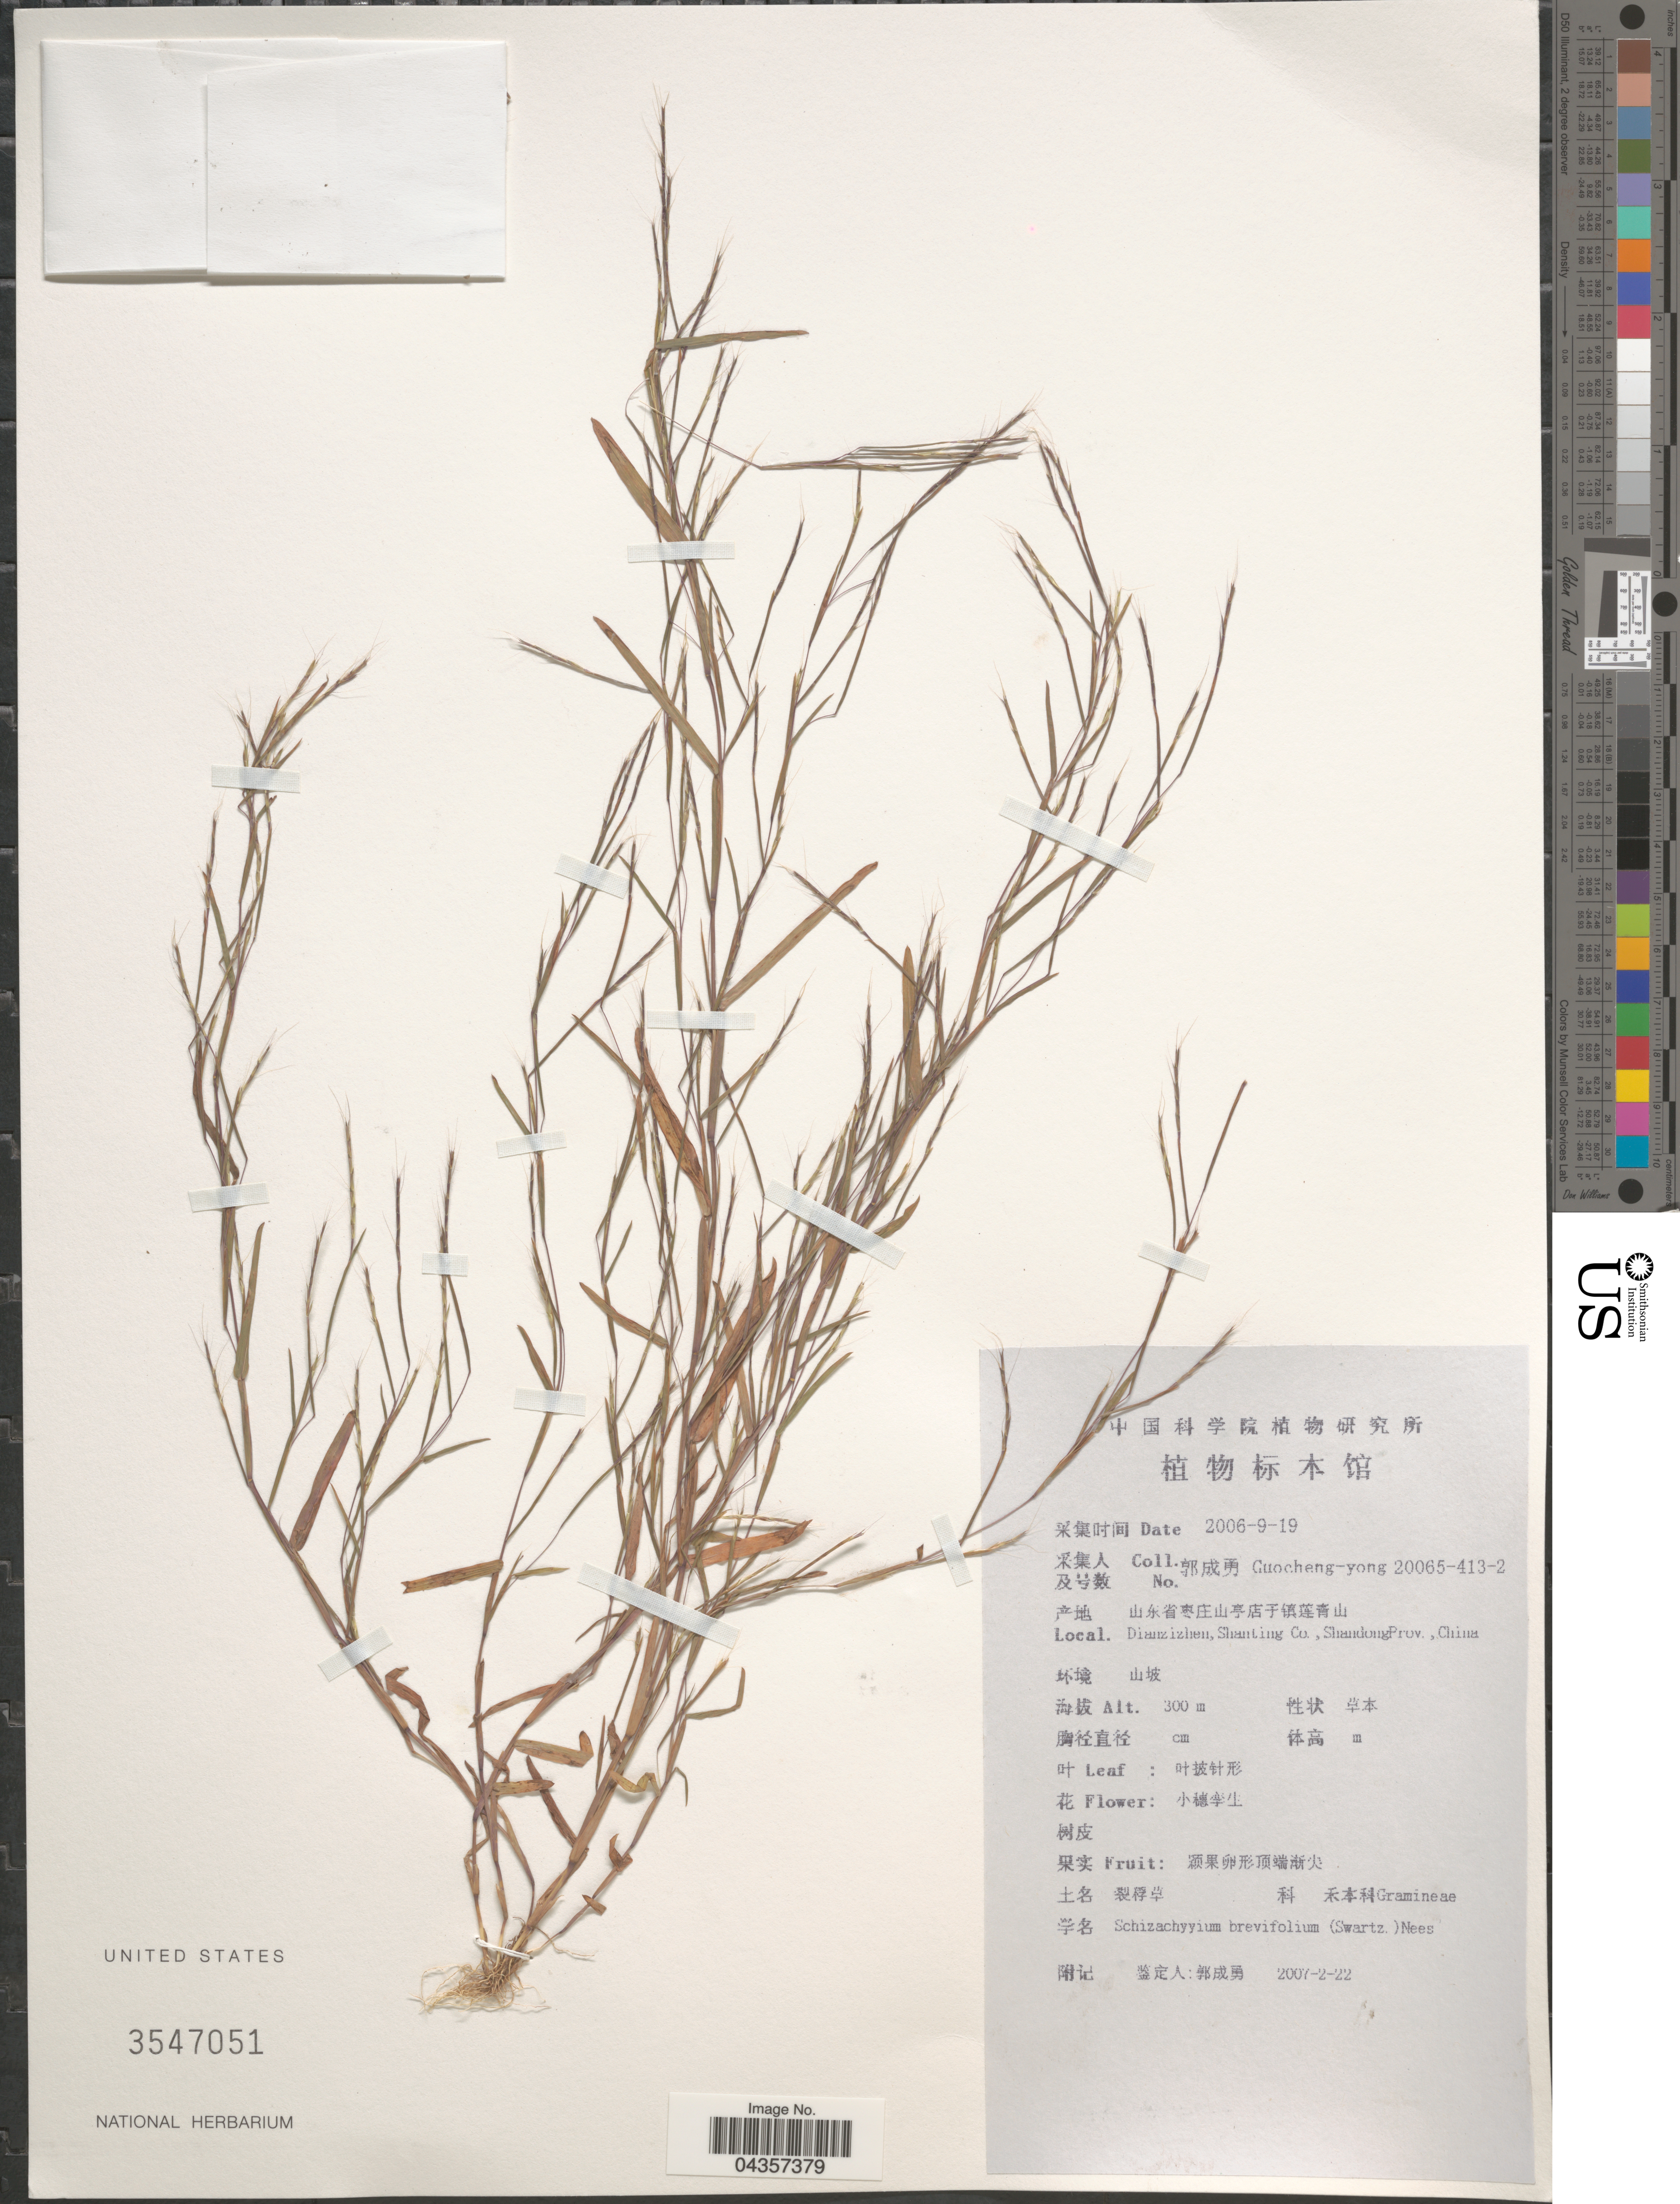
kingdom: Plantae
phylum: Tracheophyta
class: Liliopsida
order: Poales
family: Poaceae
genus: Schizachyrium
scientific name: Schizachyrium brevifolium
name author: (Sw.) Nees ex Büse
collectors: Guo cheng-yong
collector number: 20065-413-2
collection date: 2006-09-19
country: China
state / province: Shandong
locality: Dianzizhen, Shanting Co.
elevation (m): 300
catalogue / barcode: US 3547051